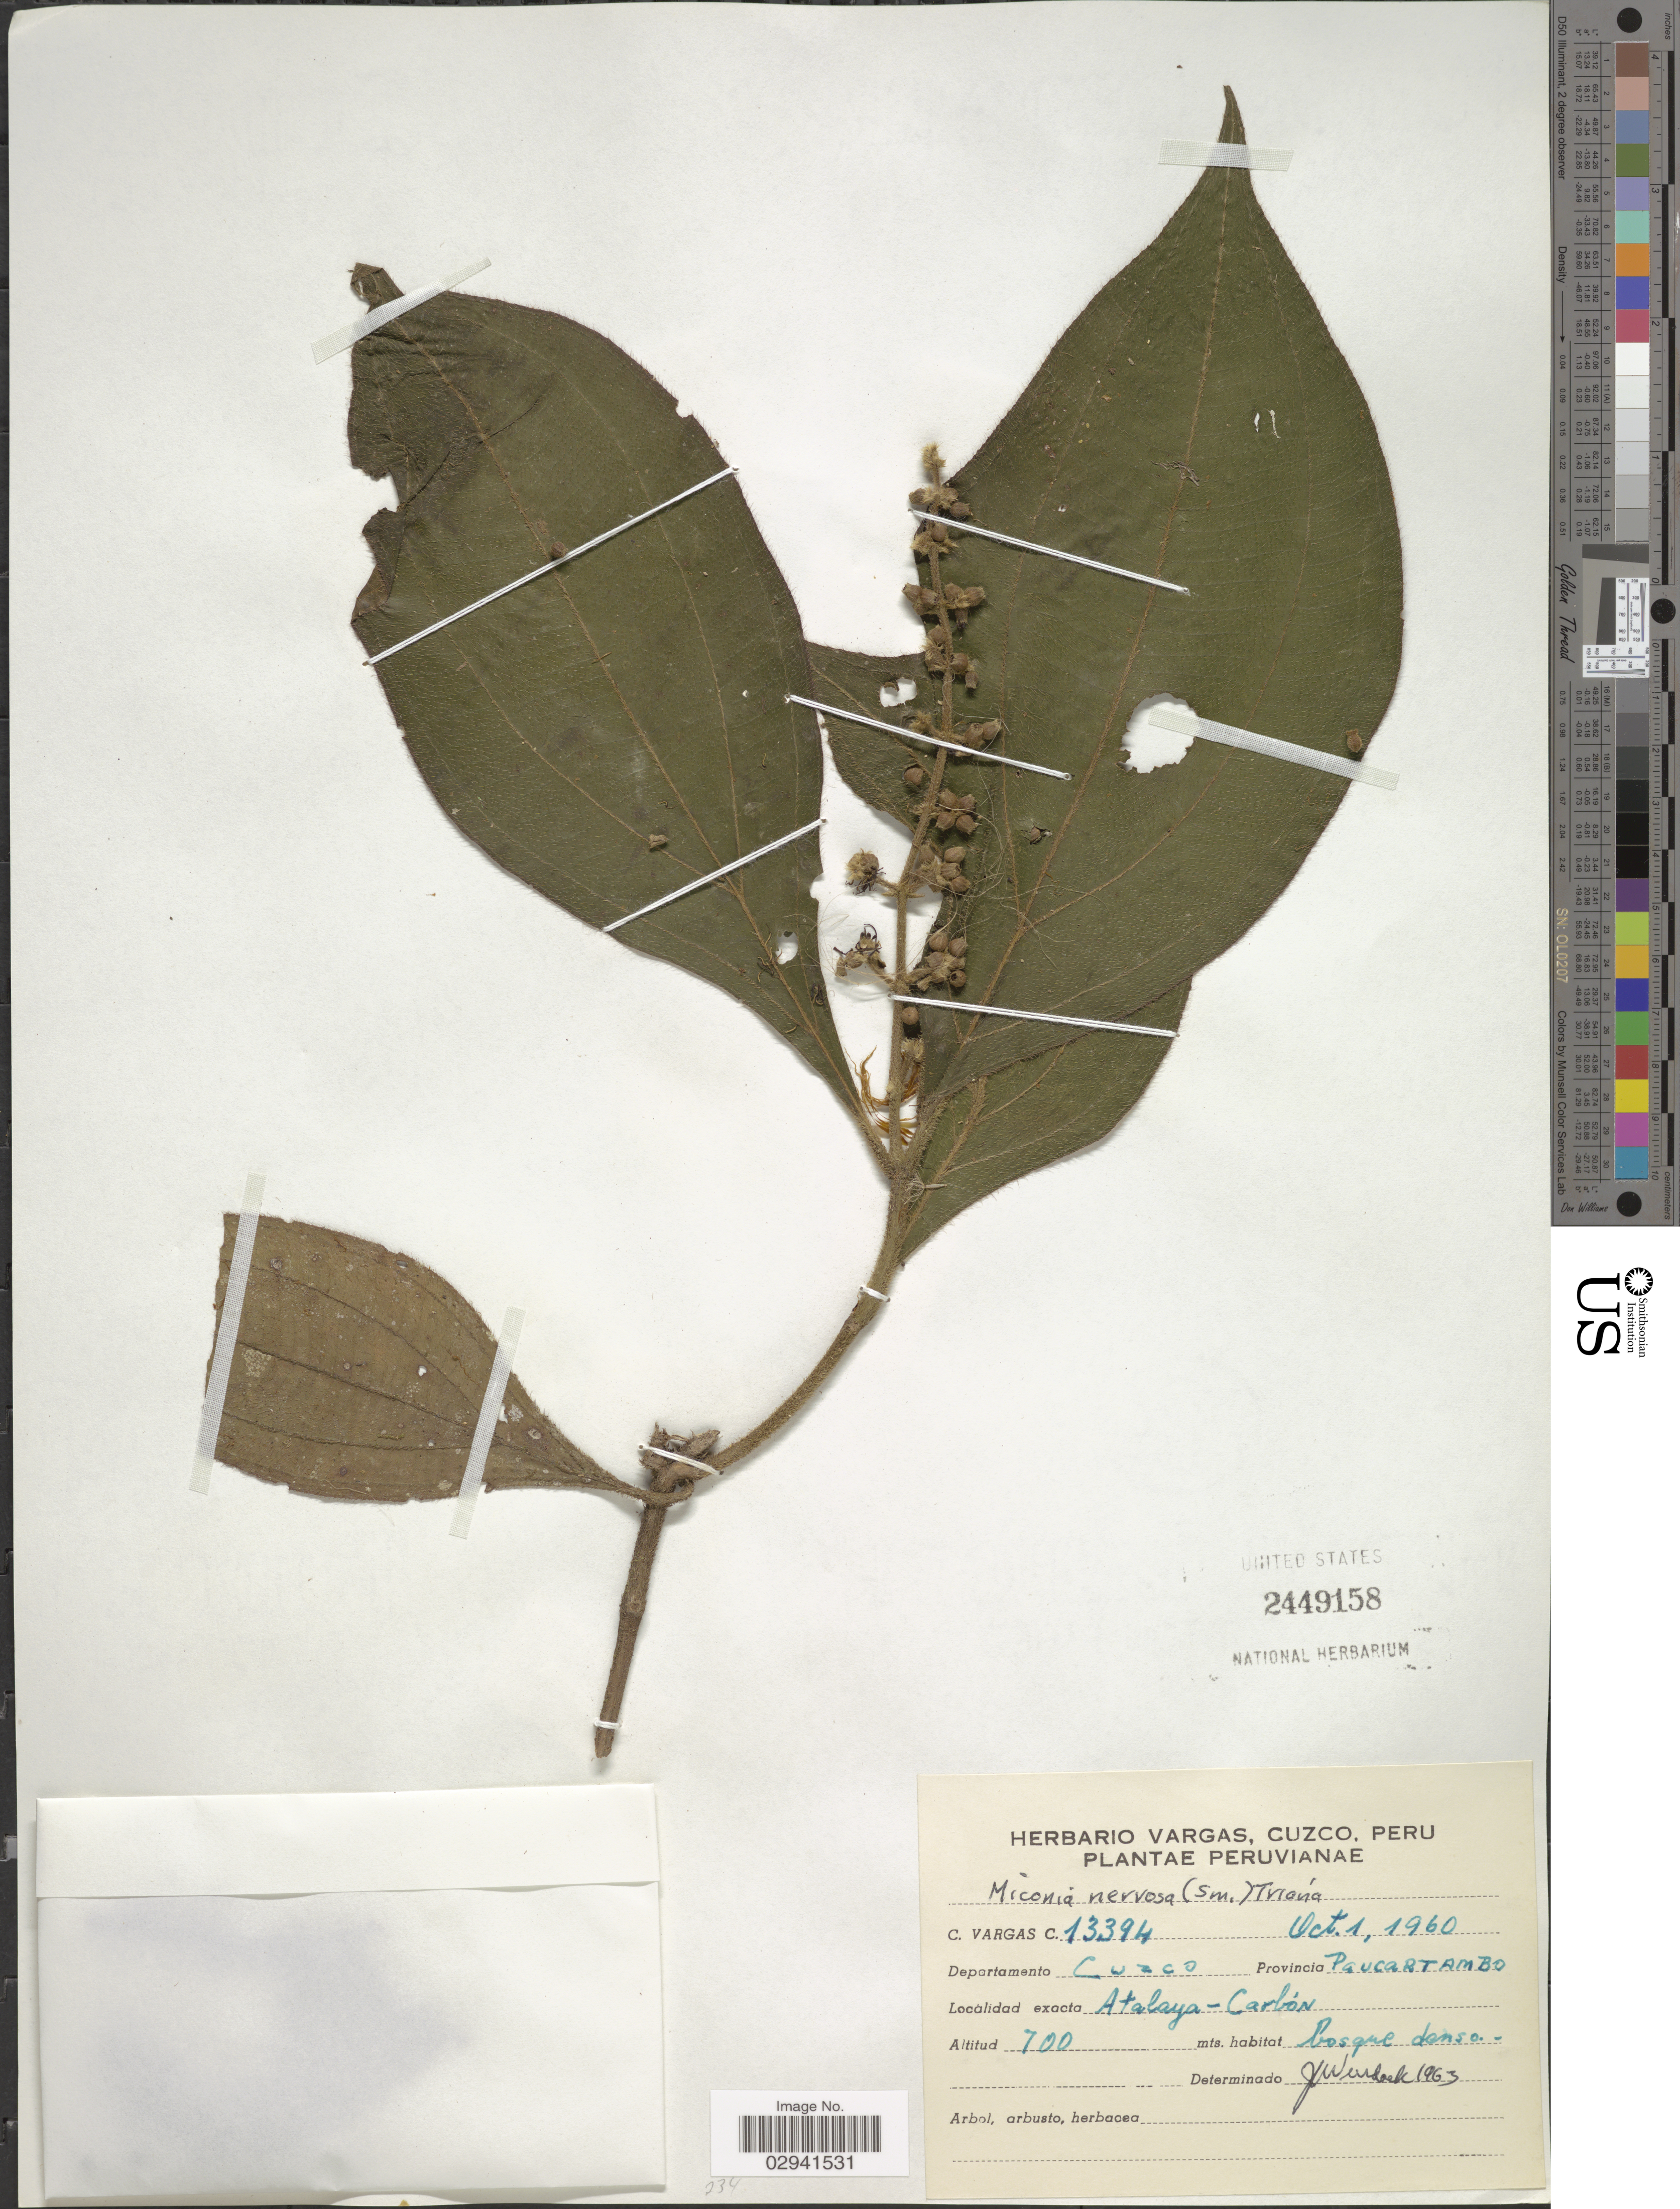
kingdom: Plantae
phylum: Tracheophyta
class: Magnoliopsida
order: Myrtales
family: Melastomataceae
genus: Miconia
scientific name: Miconia nervosa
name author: (Sm.) Triana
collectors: C. Vargas Calderón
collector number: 13394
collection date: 1960-10-01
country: Peru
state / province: Cusco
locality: Departamento Cuzco, Provincia Paucartambo, Atalaya-Carbón.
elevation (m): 700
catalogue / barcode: US 2449158